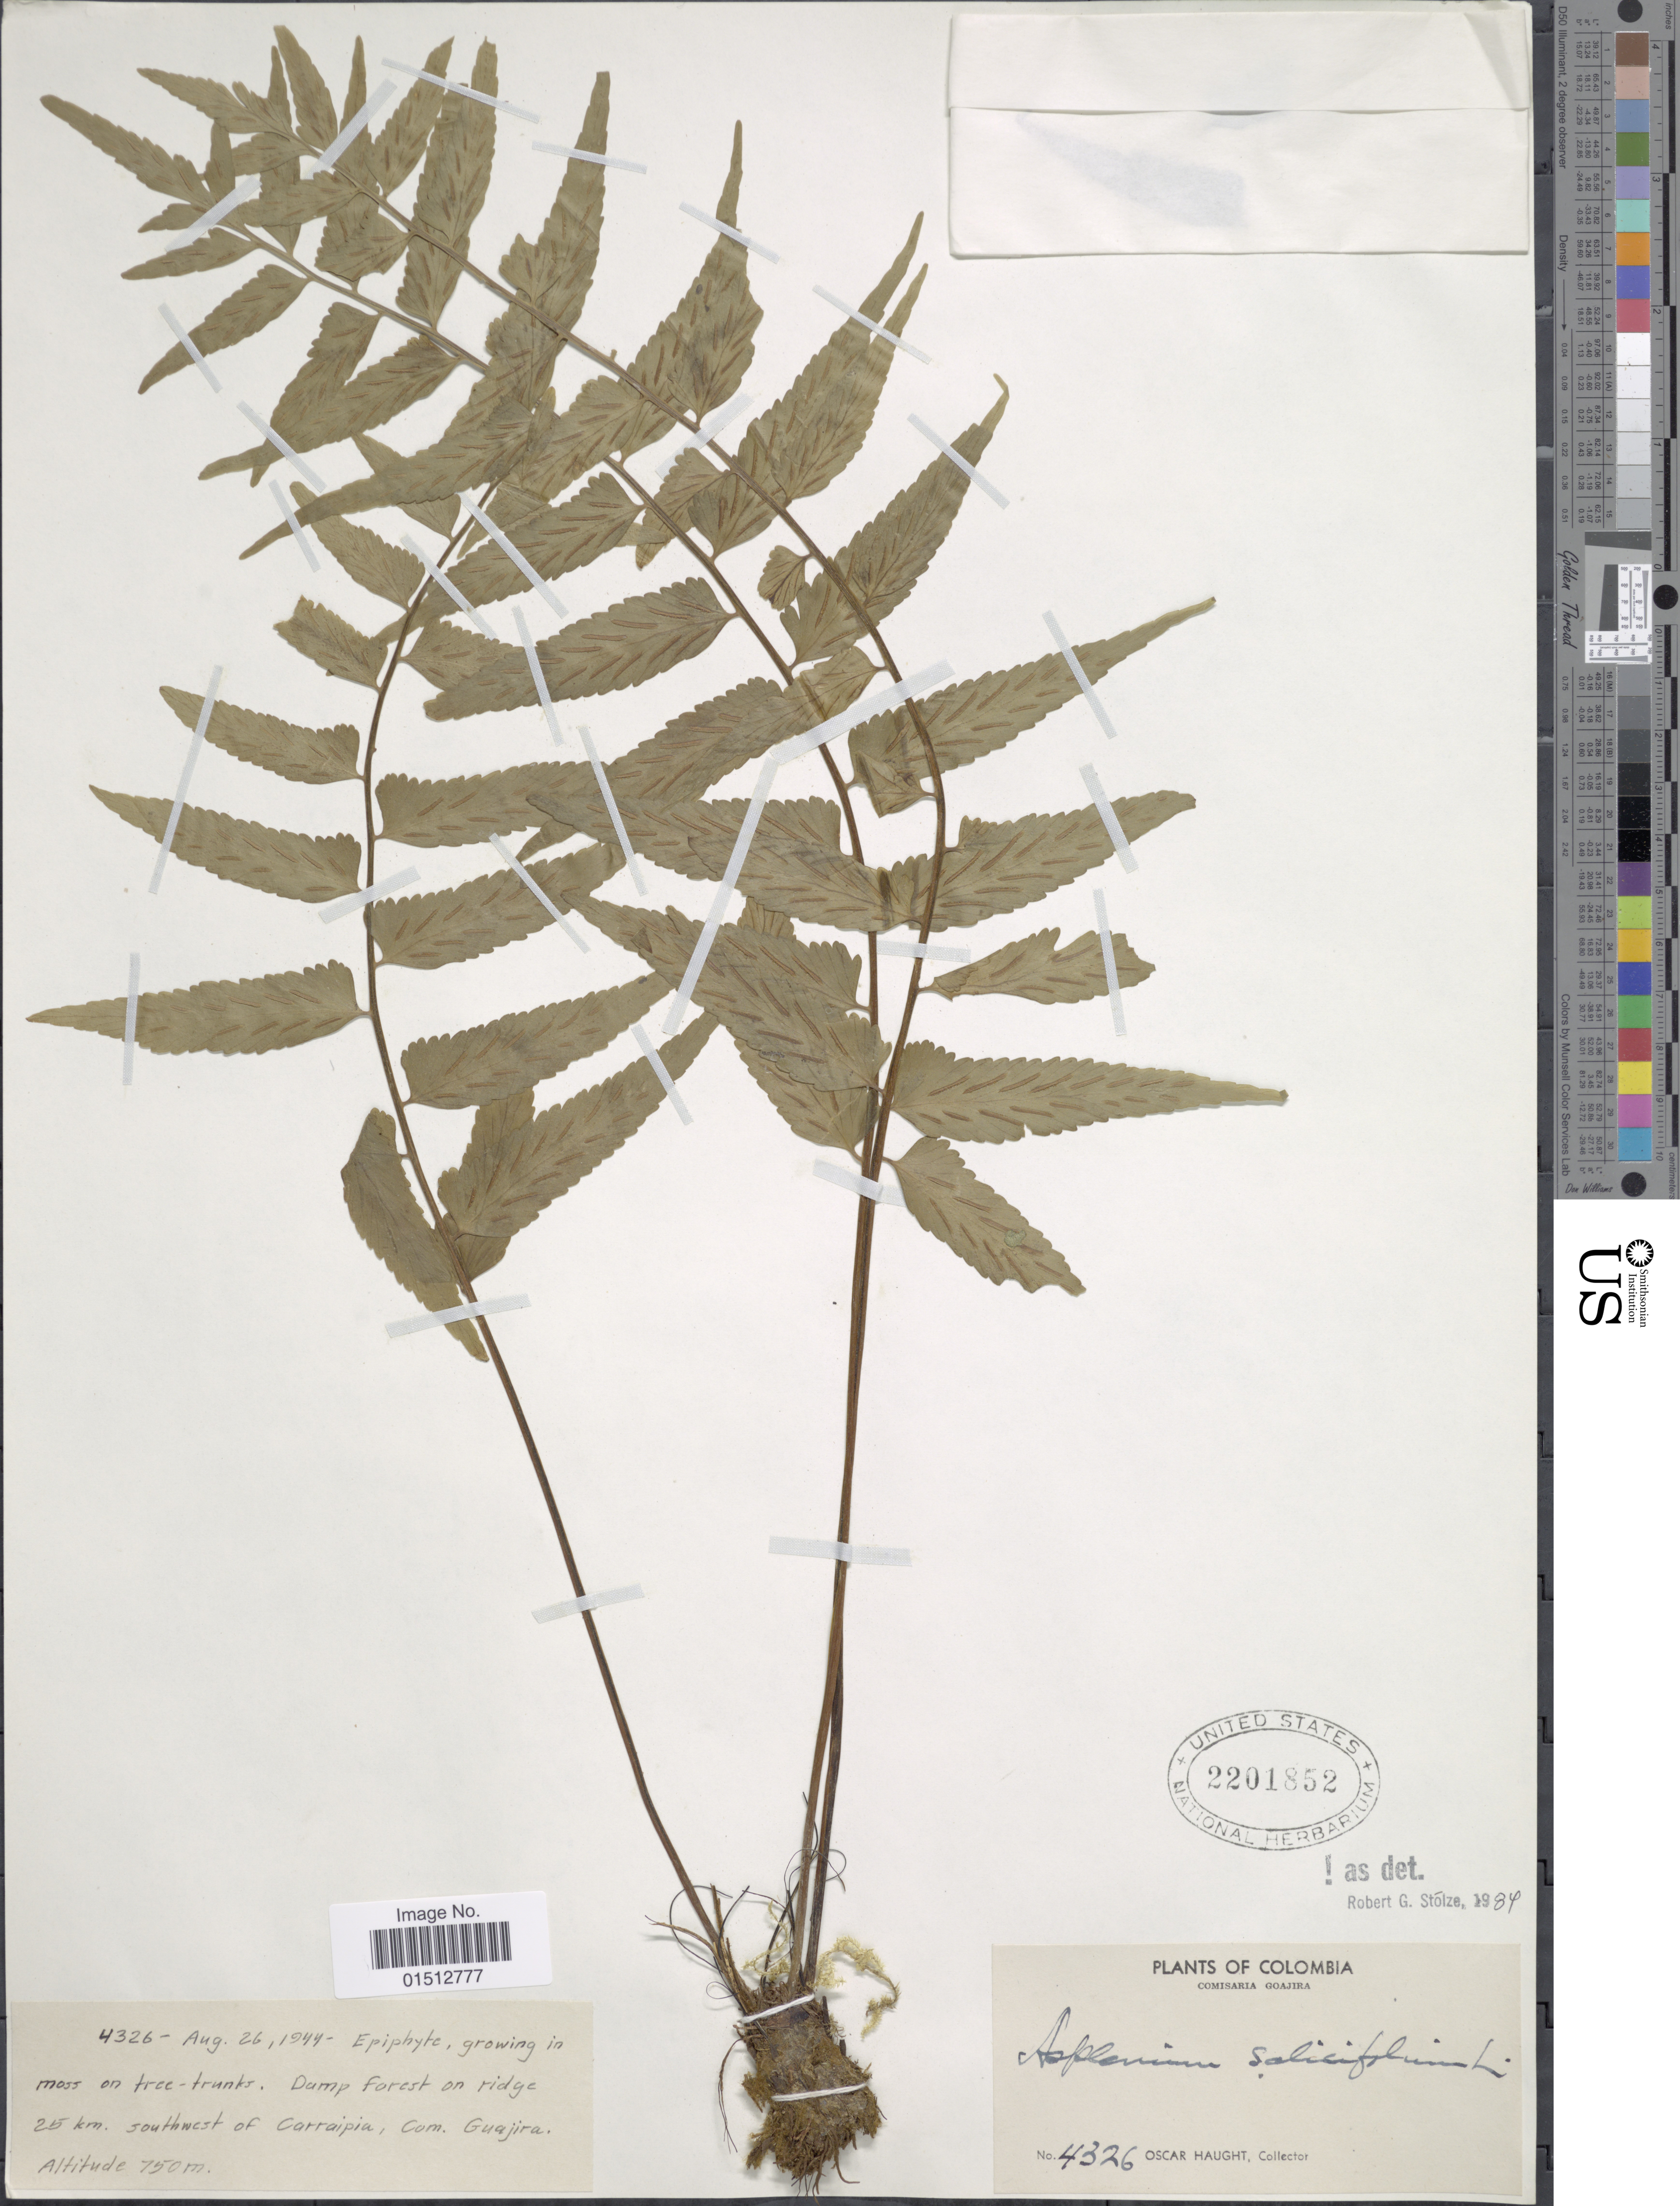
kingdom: Plantae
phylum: Tracheophyta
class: Polypodiopsida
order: Polypodiales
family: Aspleniaceae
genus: Asplenium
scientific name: Asplenium salicifolium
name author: L.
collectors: O. L. Haught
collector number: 4326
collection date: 1944-08-26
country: Colombia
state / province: La Guajira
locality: Damp forest on ridge 25 km. southwest of Caraopia, Com. Guajira.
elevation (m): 750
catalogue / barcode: US 2201852